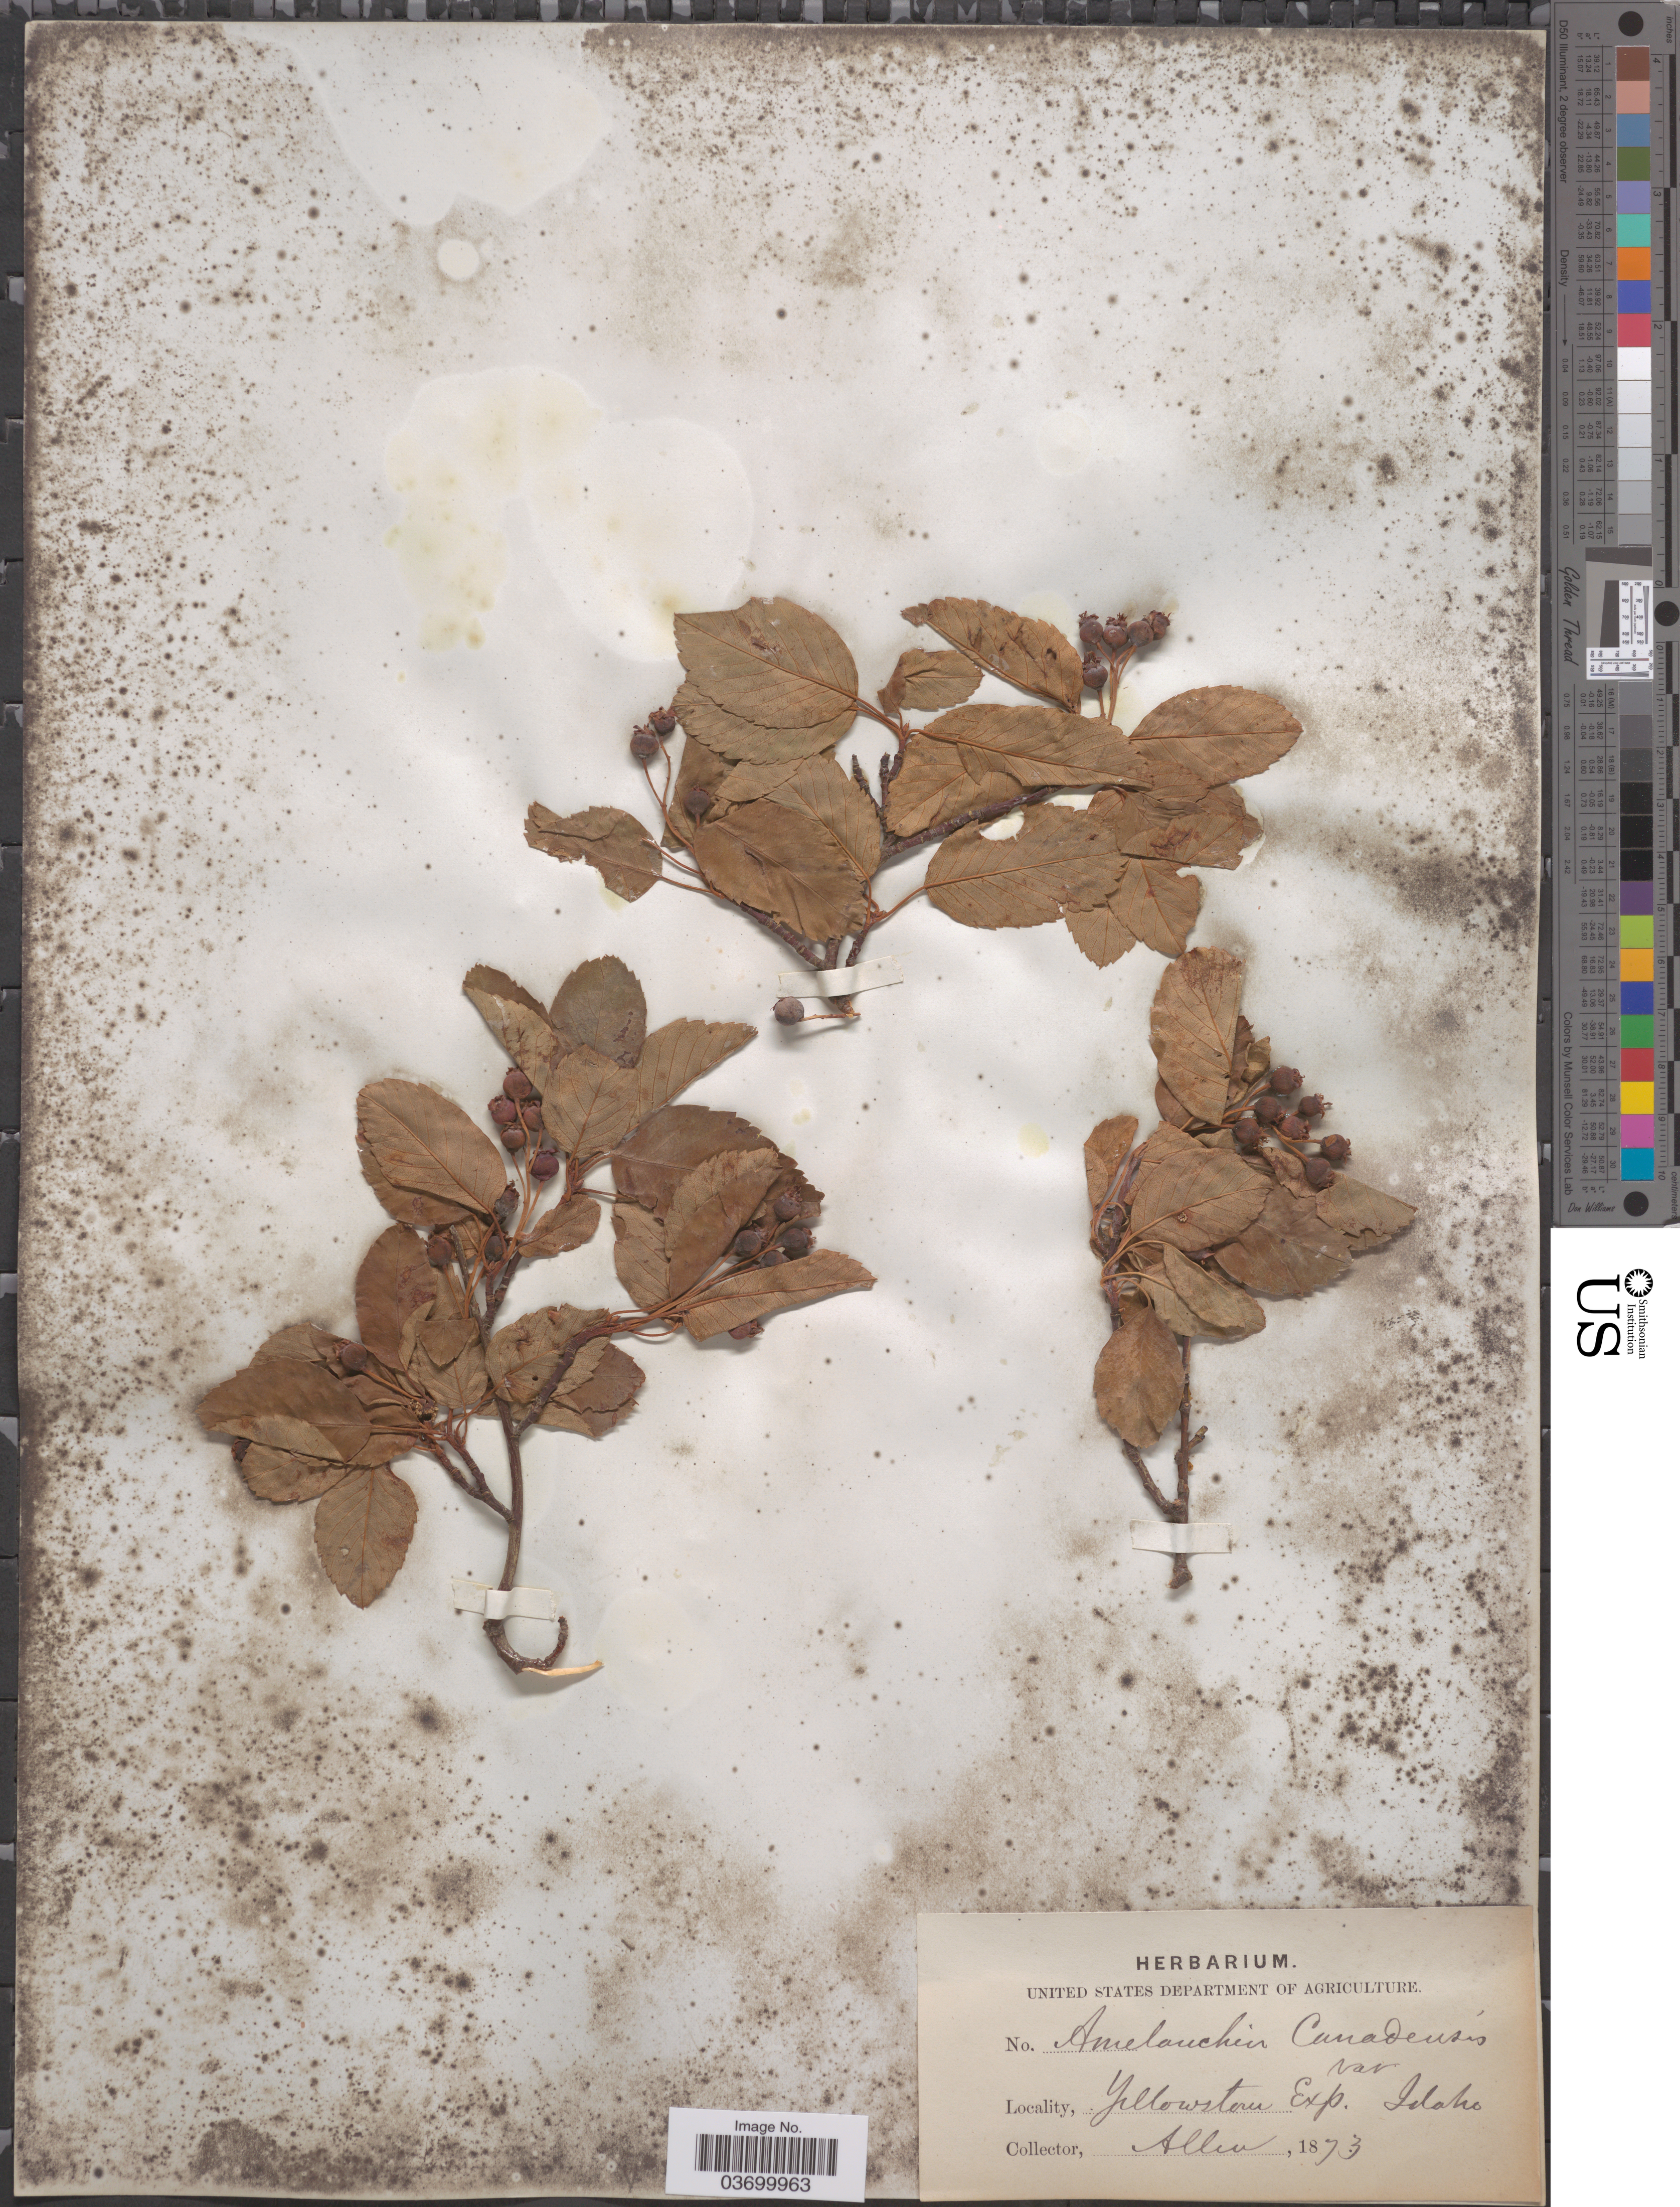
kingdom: Plantae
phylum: Tracheophyta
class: Magnoliopsida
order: Rosales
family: Rosaceae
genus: Amelanchier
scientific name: Amelanchier alnifolia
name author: (Nutt.) Nutt. ex M. Roem.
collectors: -- Allen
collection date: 1873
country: United States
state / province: Idaho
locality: Yellowstone. Exp.